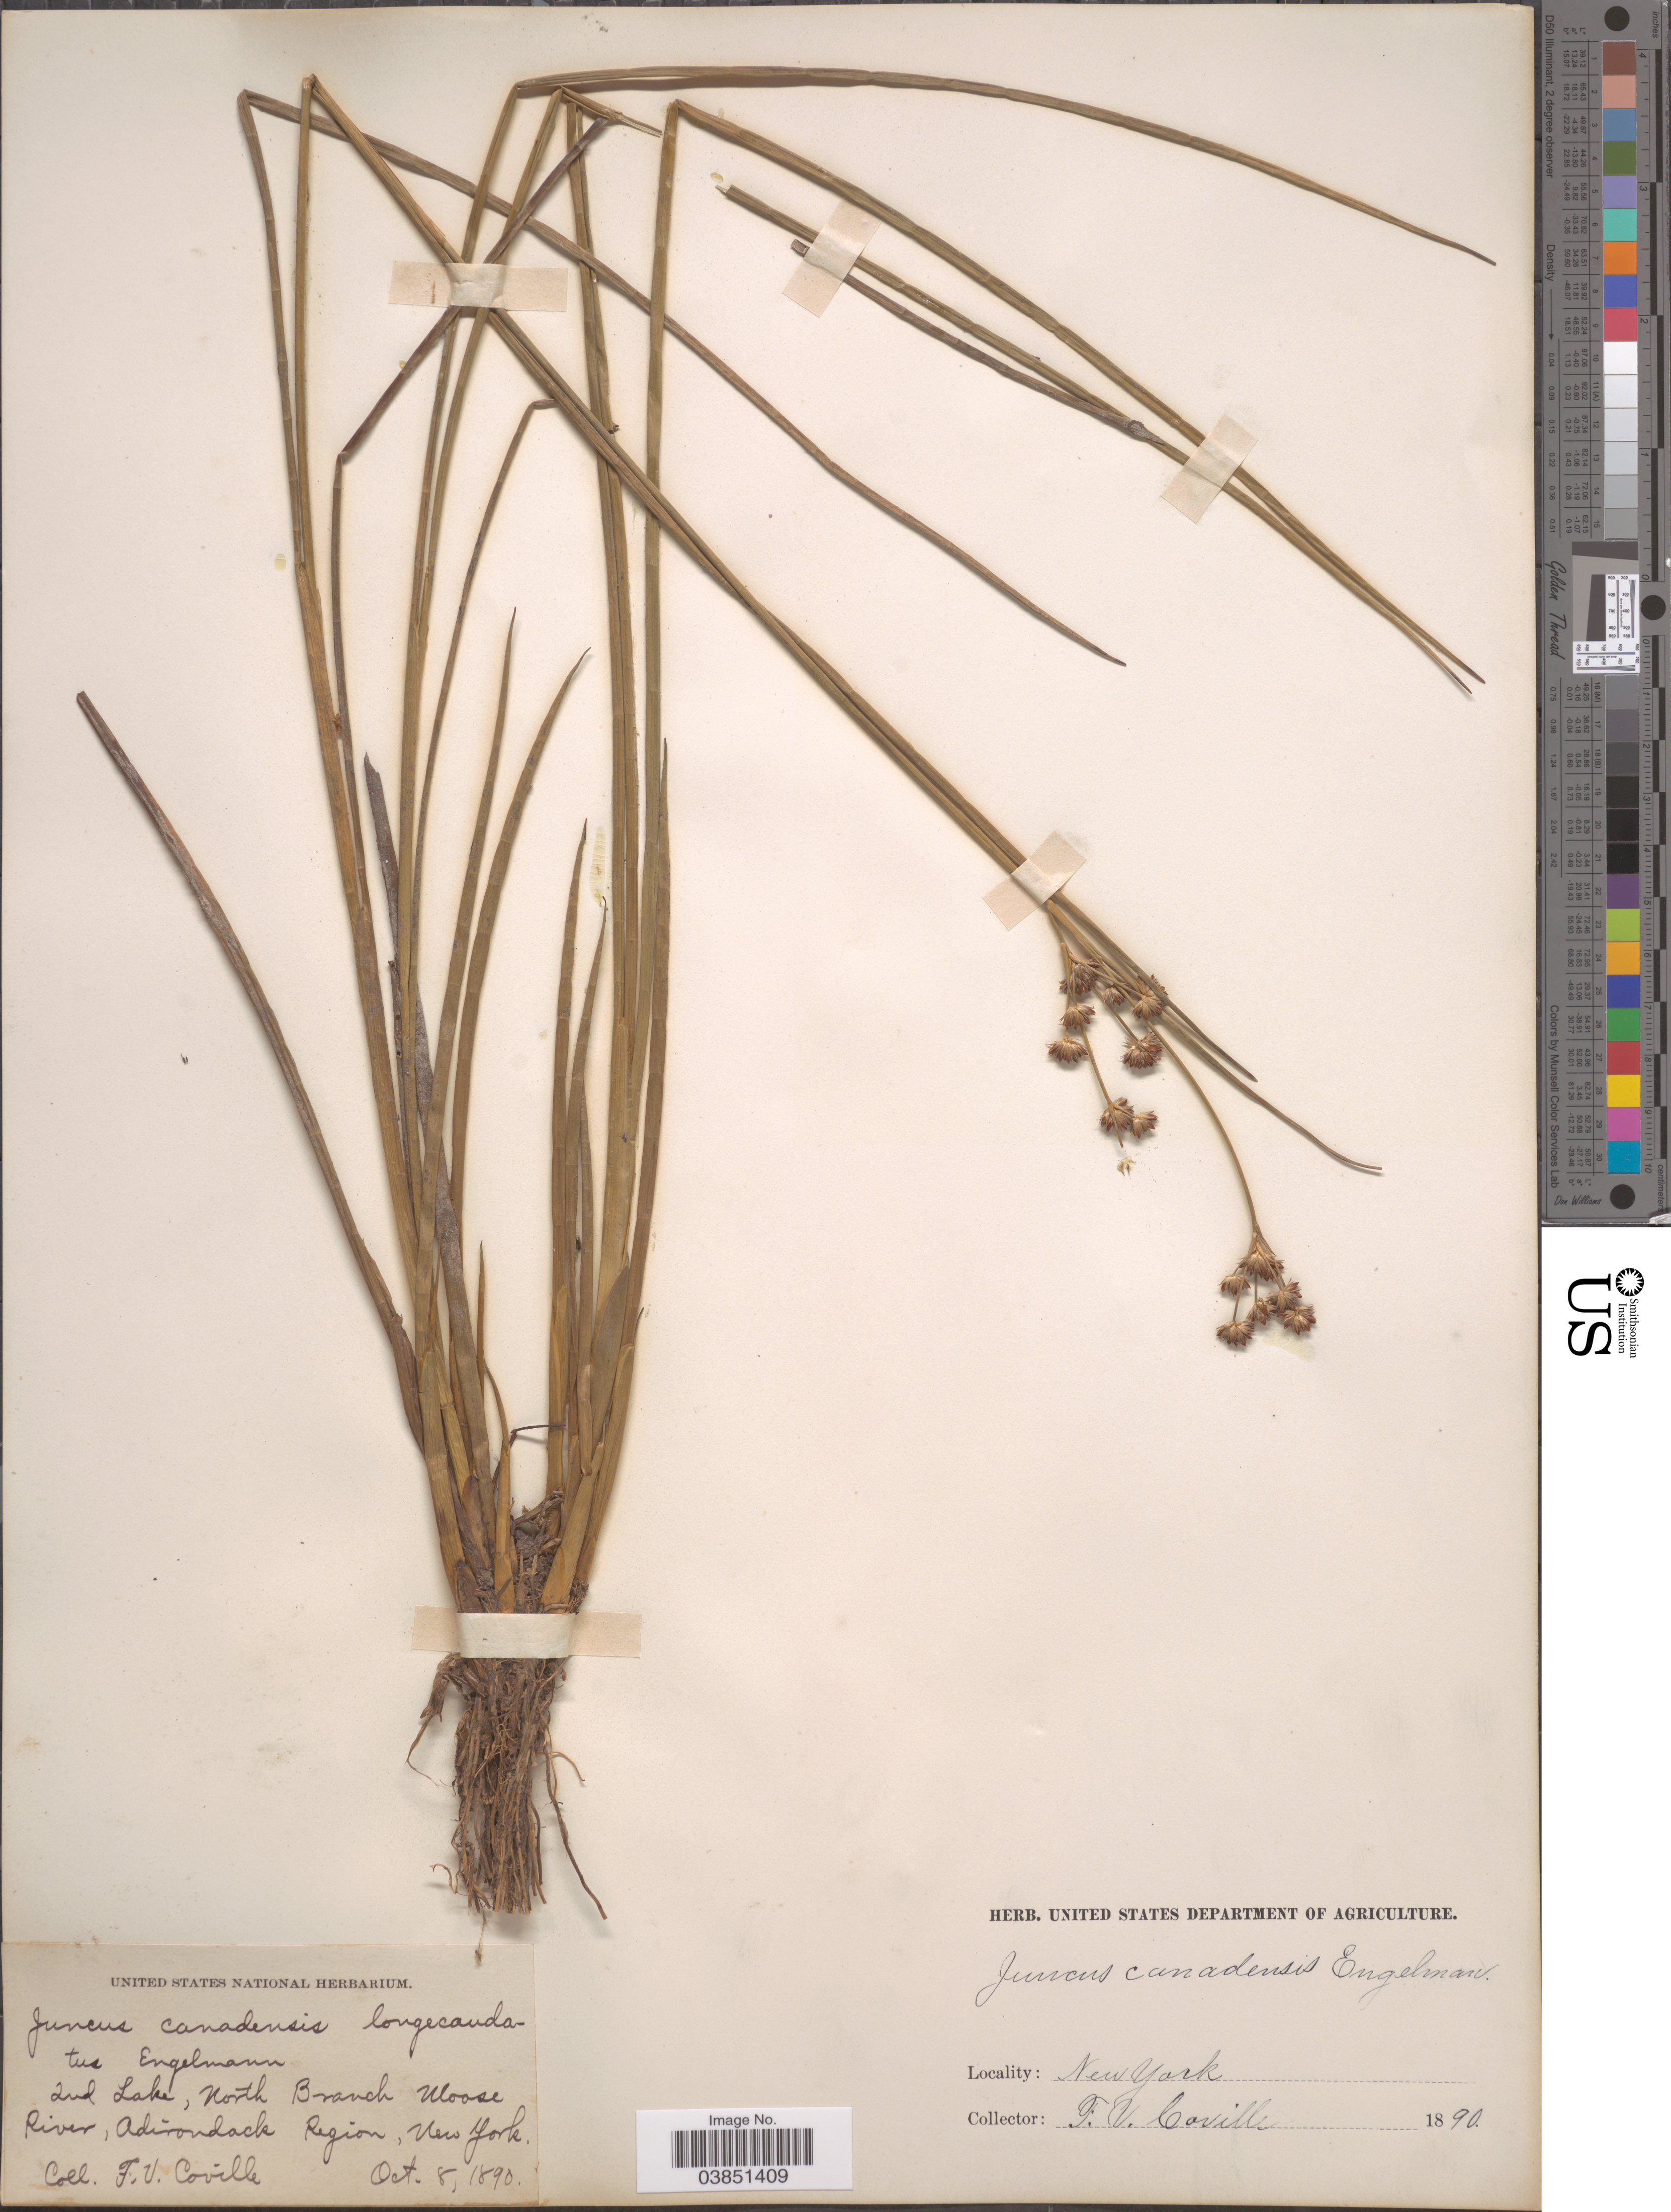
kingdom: Plantae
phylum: Tracheophyta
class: Liliopsida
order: Poales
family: Juncaceae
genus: Juncus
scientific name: Juncus canadensis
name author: J. Gay ex Laharpe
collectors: F. V. Coville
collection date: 1890-10-08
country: United States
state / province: New York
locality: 2nd Lake, North Branch Moose River, Adirondack Region.